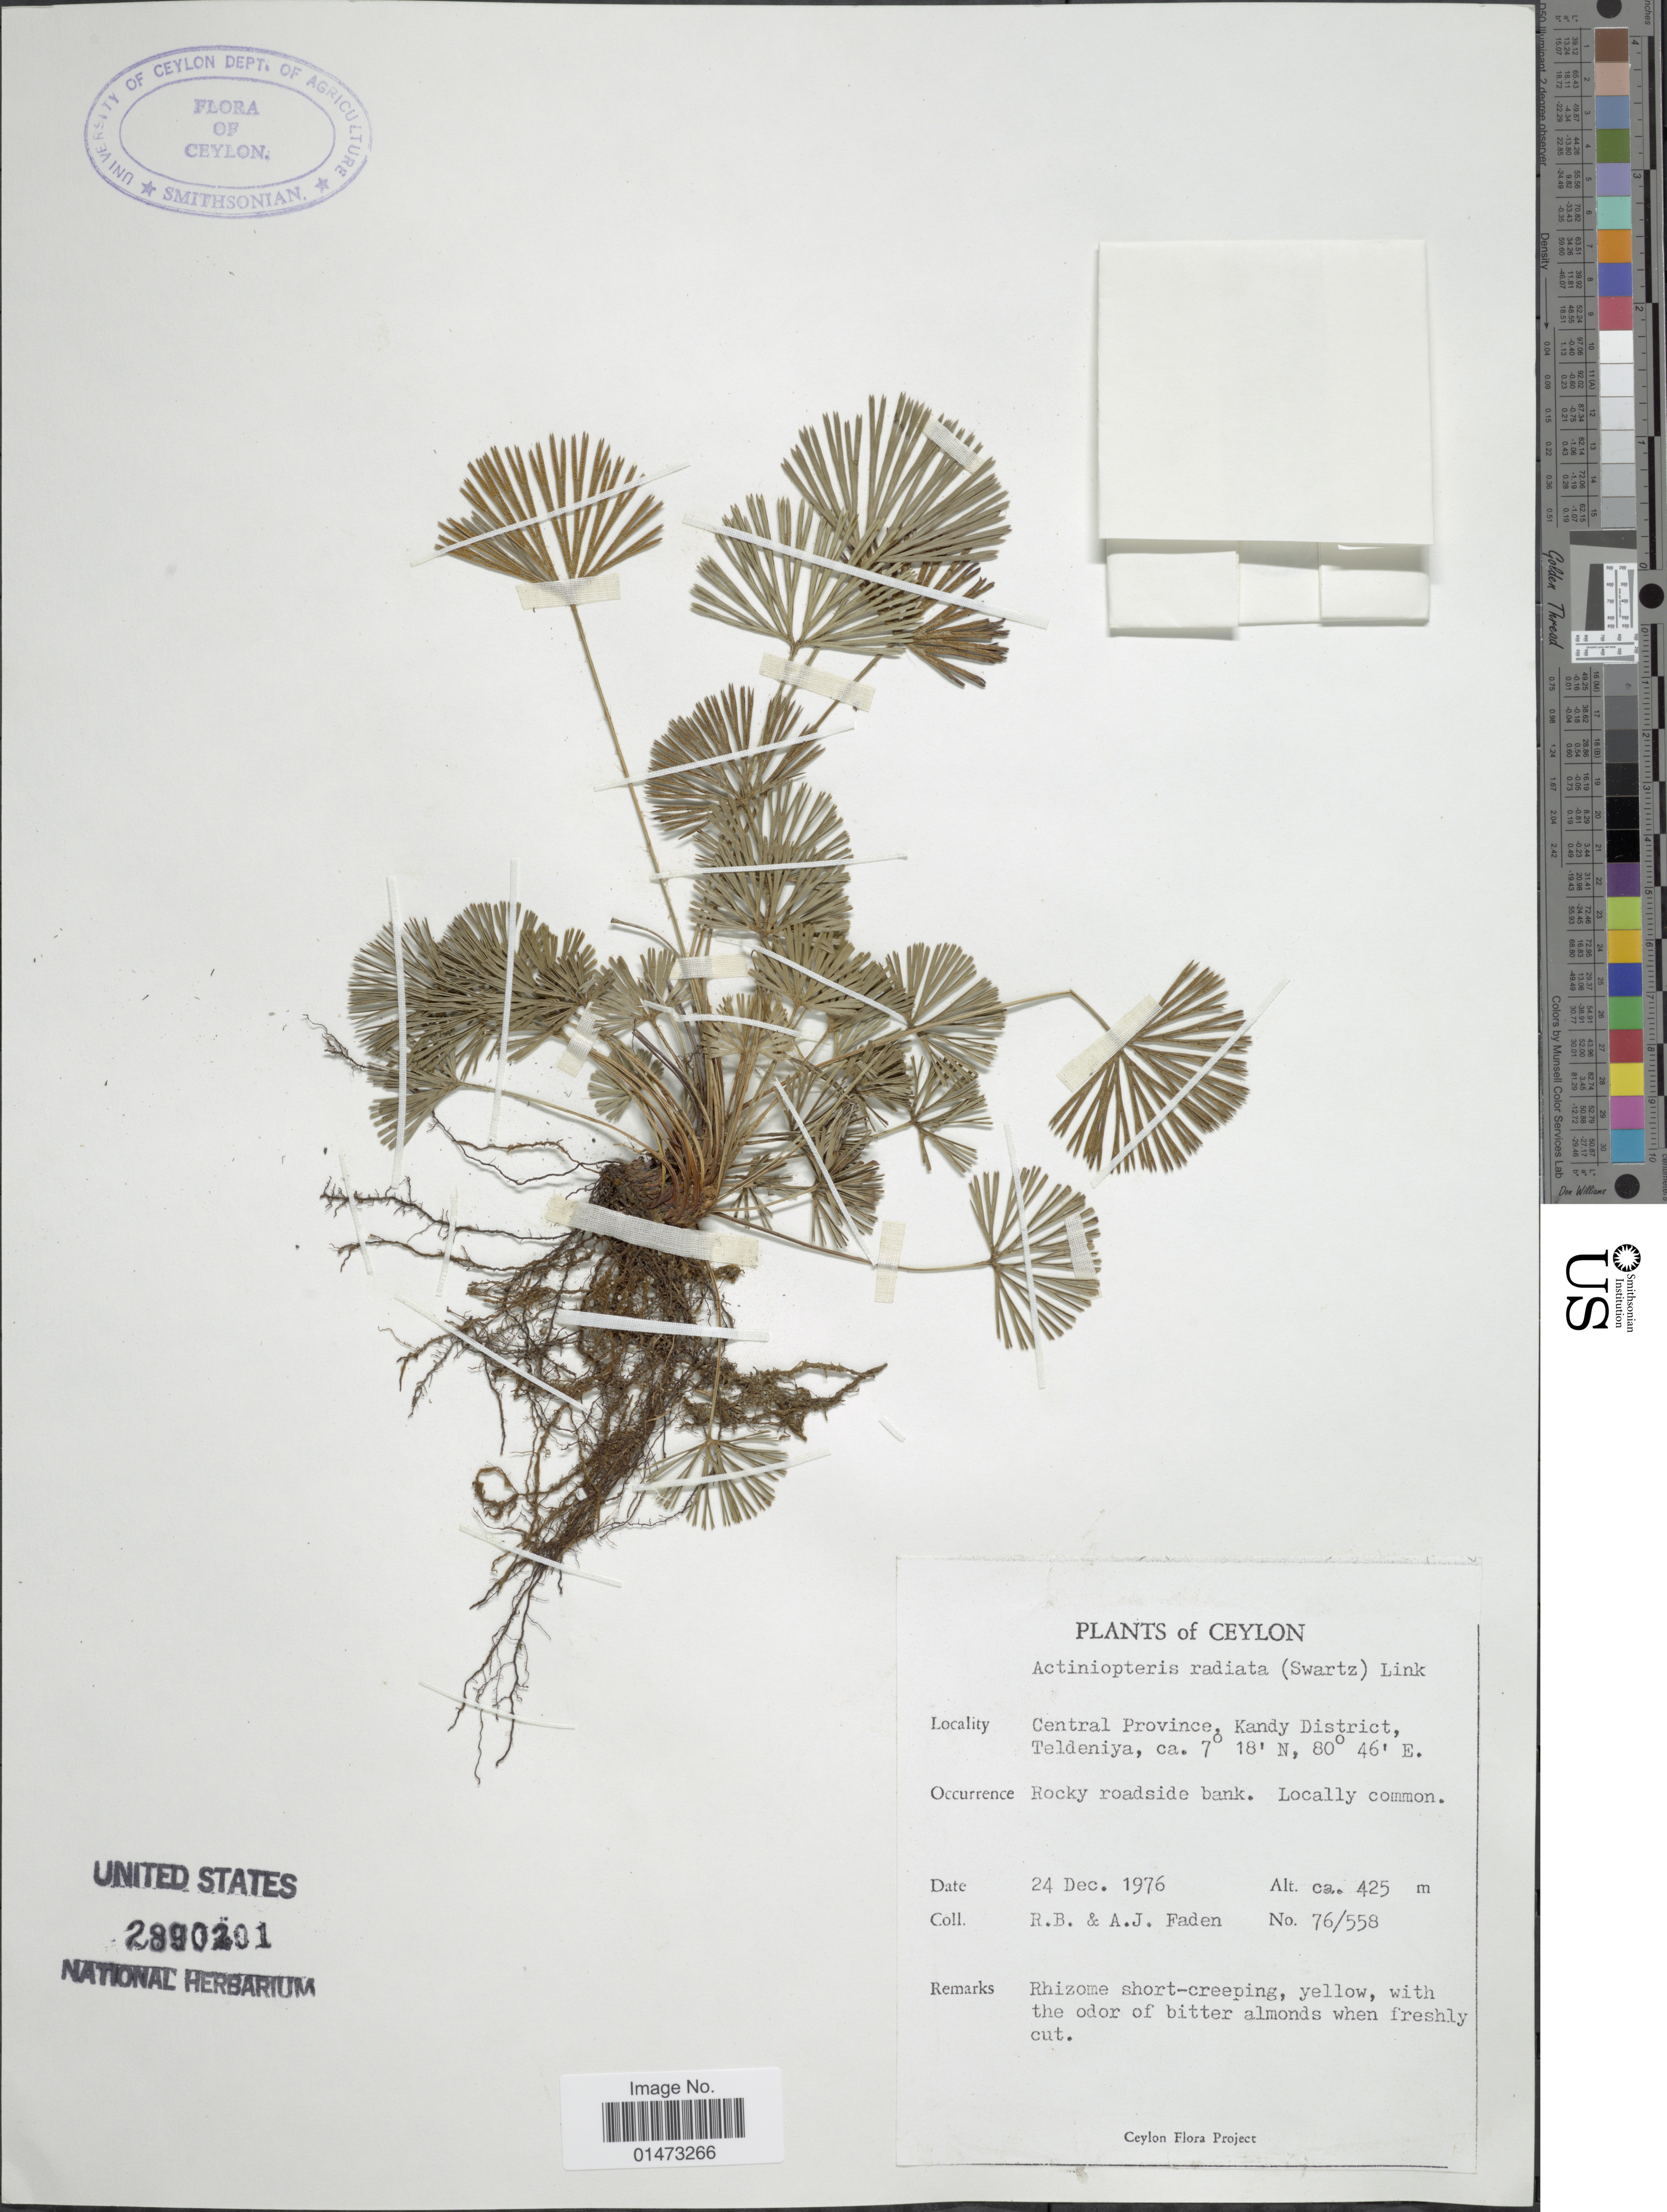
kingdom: Plantae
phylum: Tracheophyta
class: Polypodiopsida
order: Polypodiales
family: Pteridaceae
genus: Actiniopteris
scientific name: Actiniopteris radiata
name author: (Sw.) Link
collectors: R. B. Faden & A. J. Faden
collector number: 76/558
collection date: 1976-12-24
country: Sri Lanka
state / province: Central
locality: Ceylon, Central Province, Kandy District, Teldeniya.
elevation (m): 425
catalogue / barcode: US 2890201